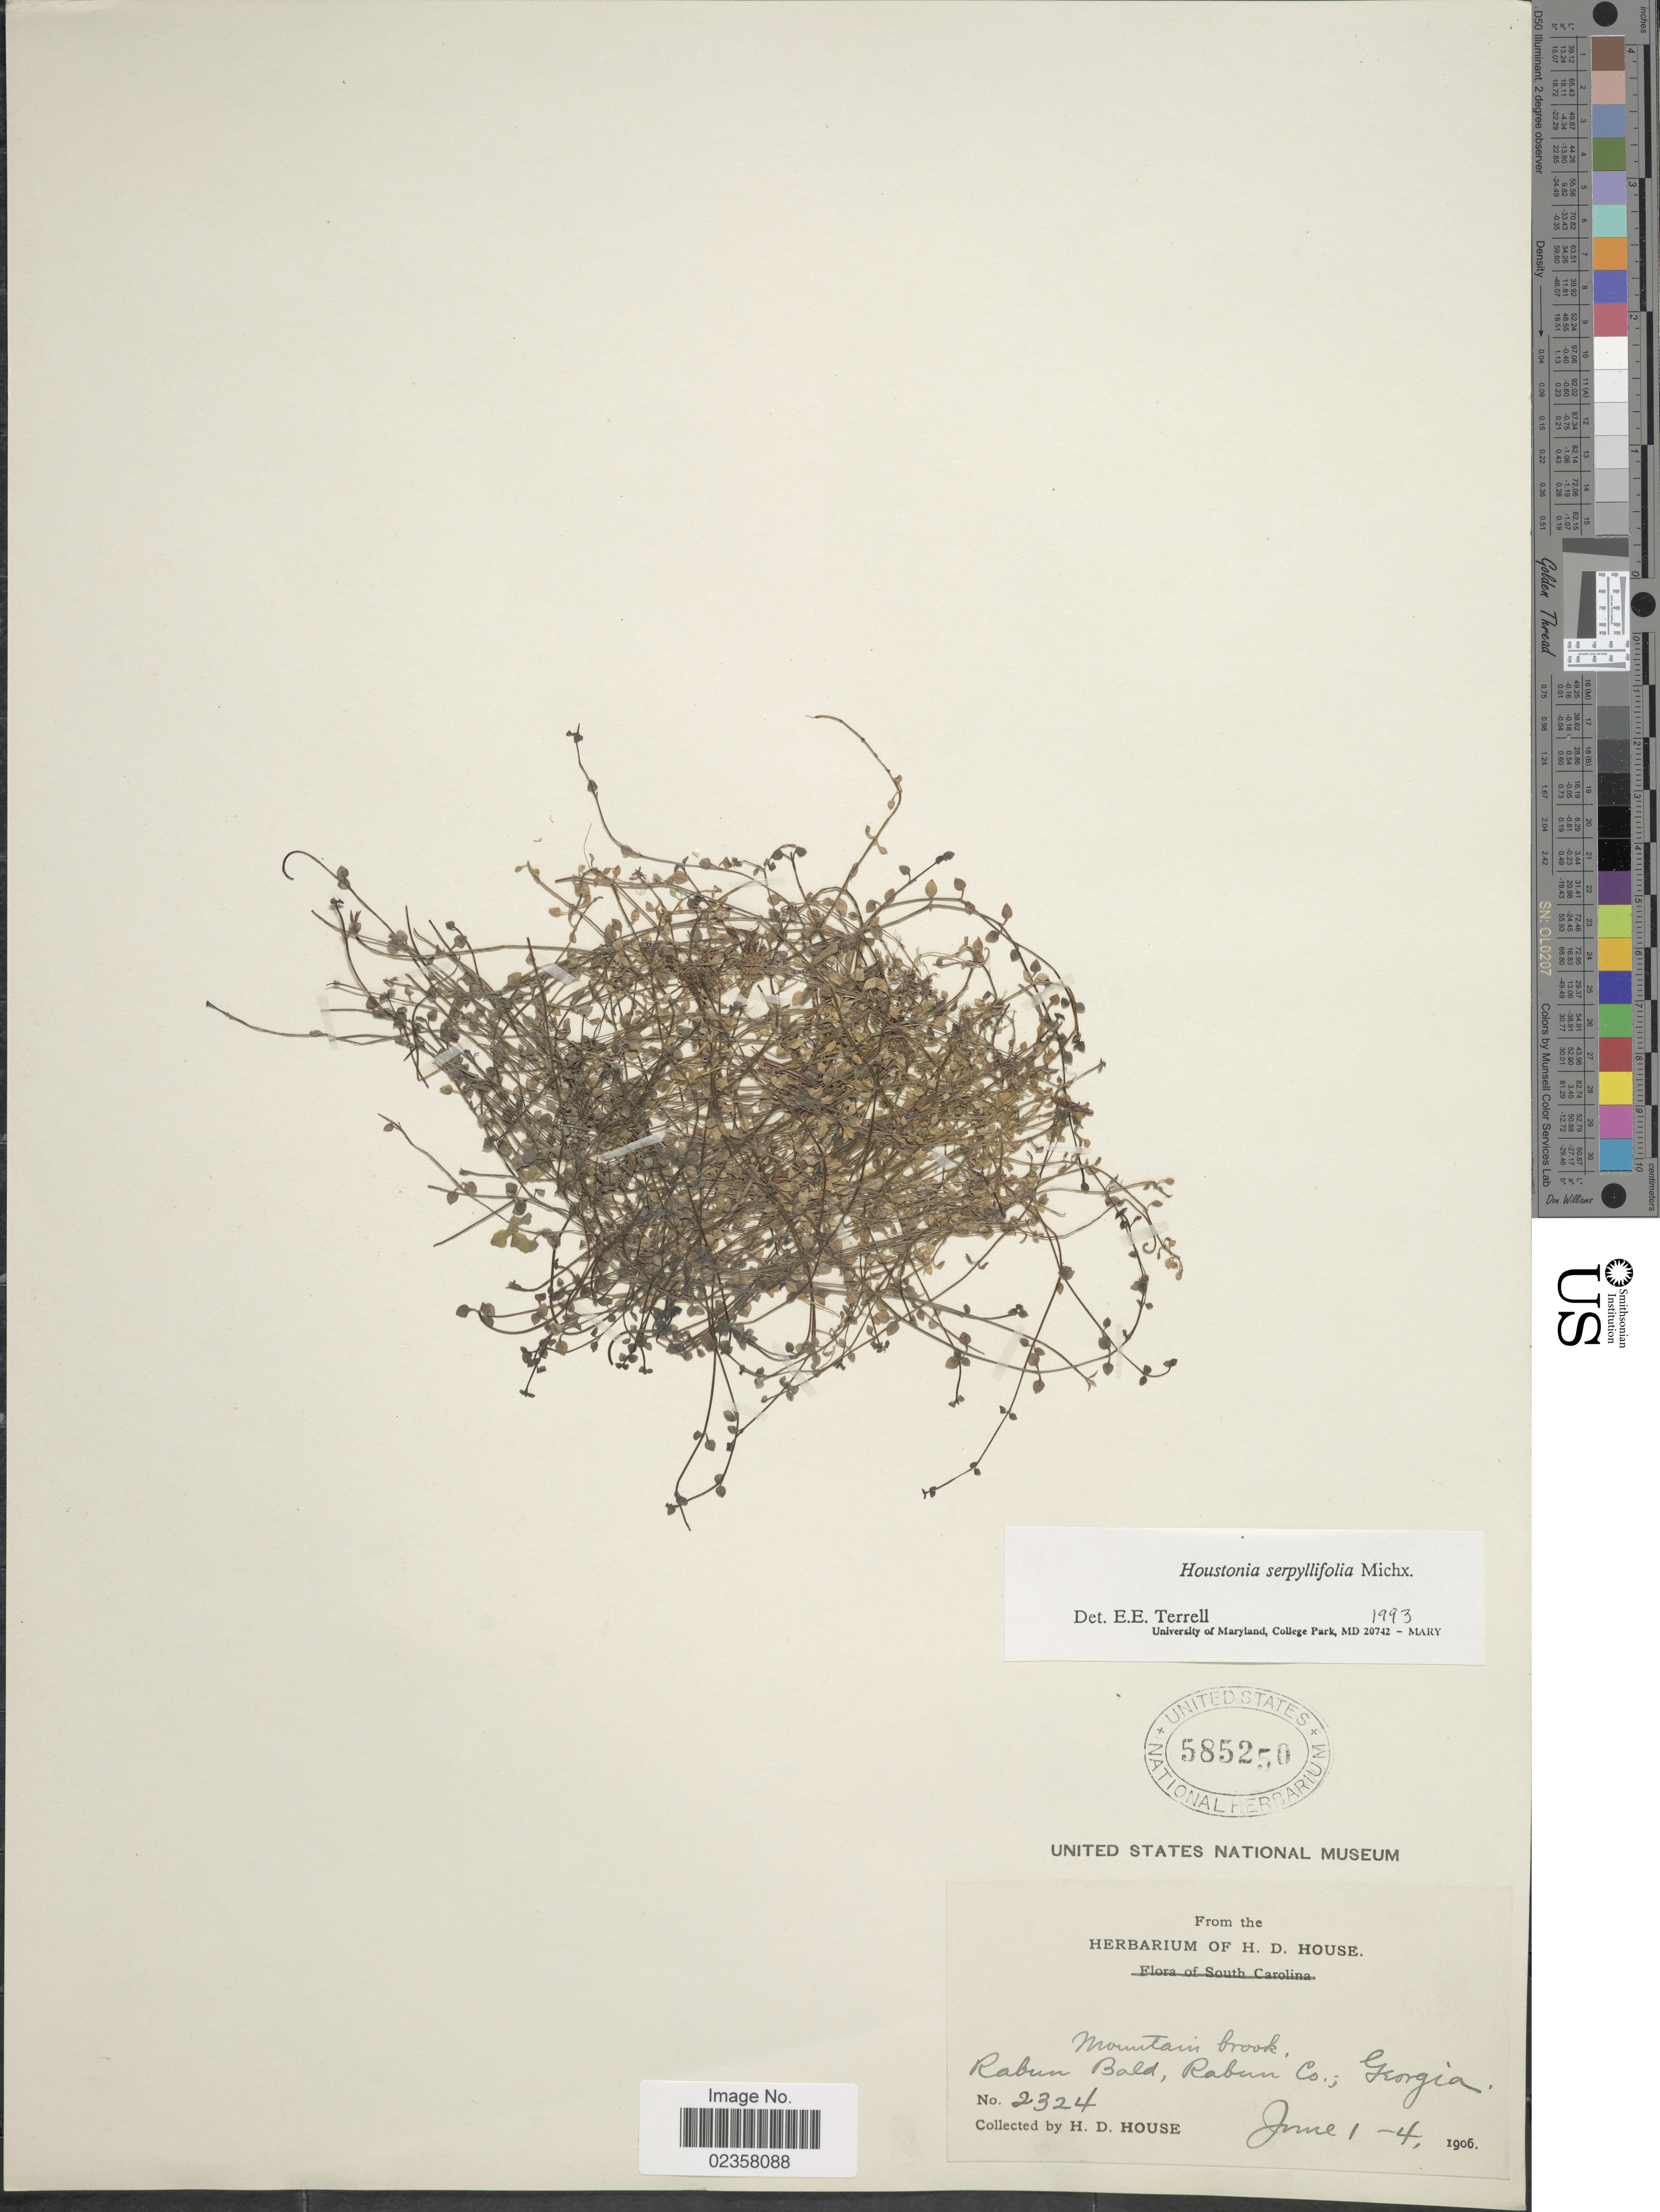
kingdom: Plantae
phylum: Tracheophyta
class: Magnoliopsida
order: Gentianales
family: Rubiaceae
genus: Houstonia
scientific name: Houstonia serpyllifolia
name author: Michx.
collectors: H. D. House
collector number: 2324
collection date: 1906-06-01/1906-06-04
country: United States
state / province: Georgia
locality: Mountain brook, Rabun Bald, Rabun Co.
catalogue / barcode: US 585250